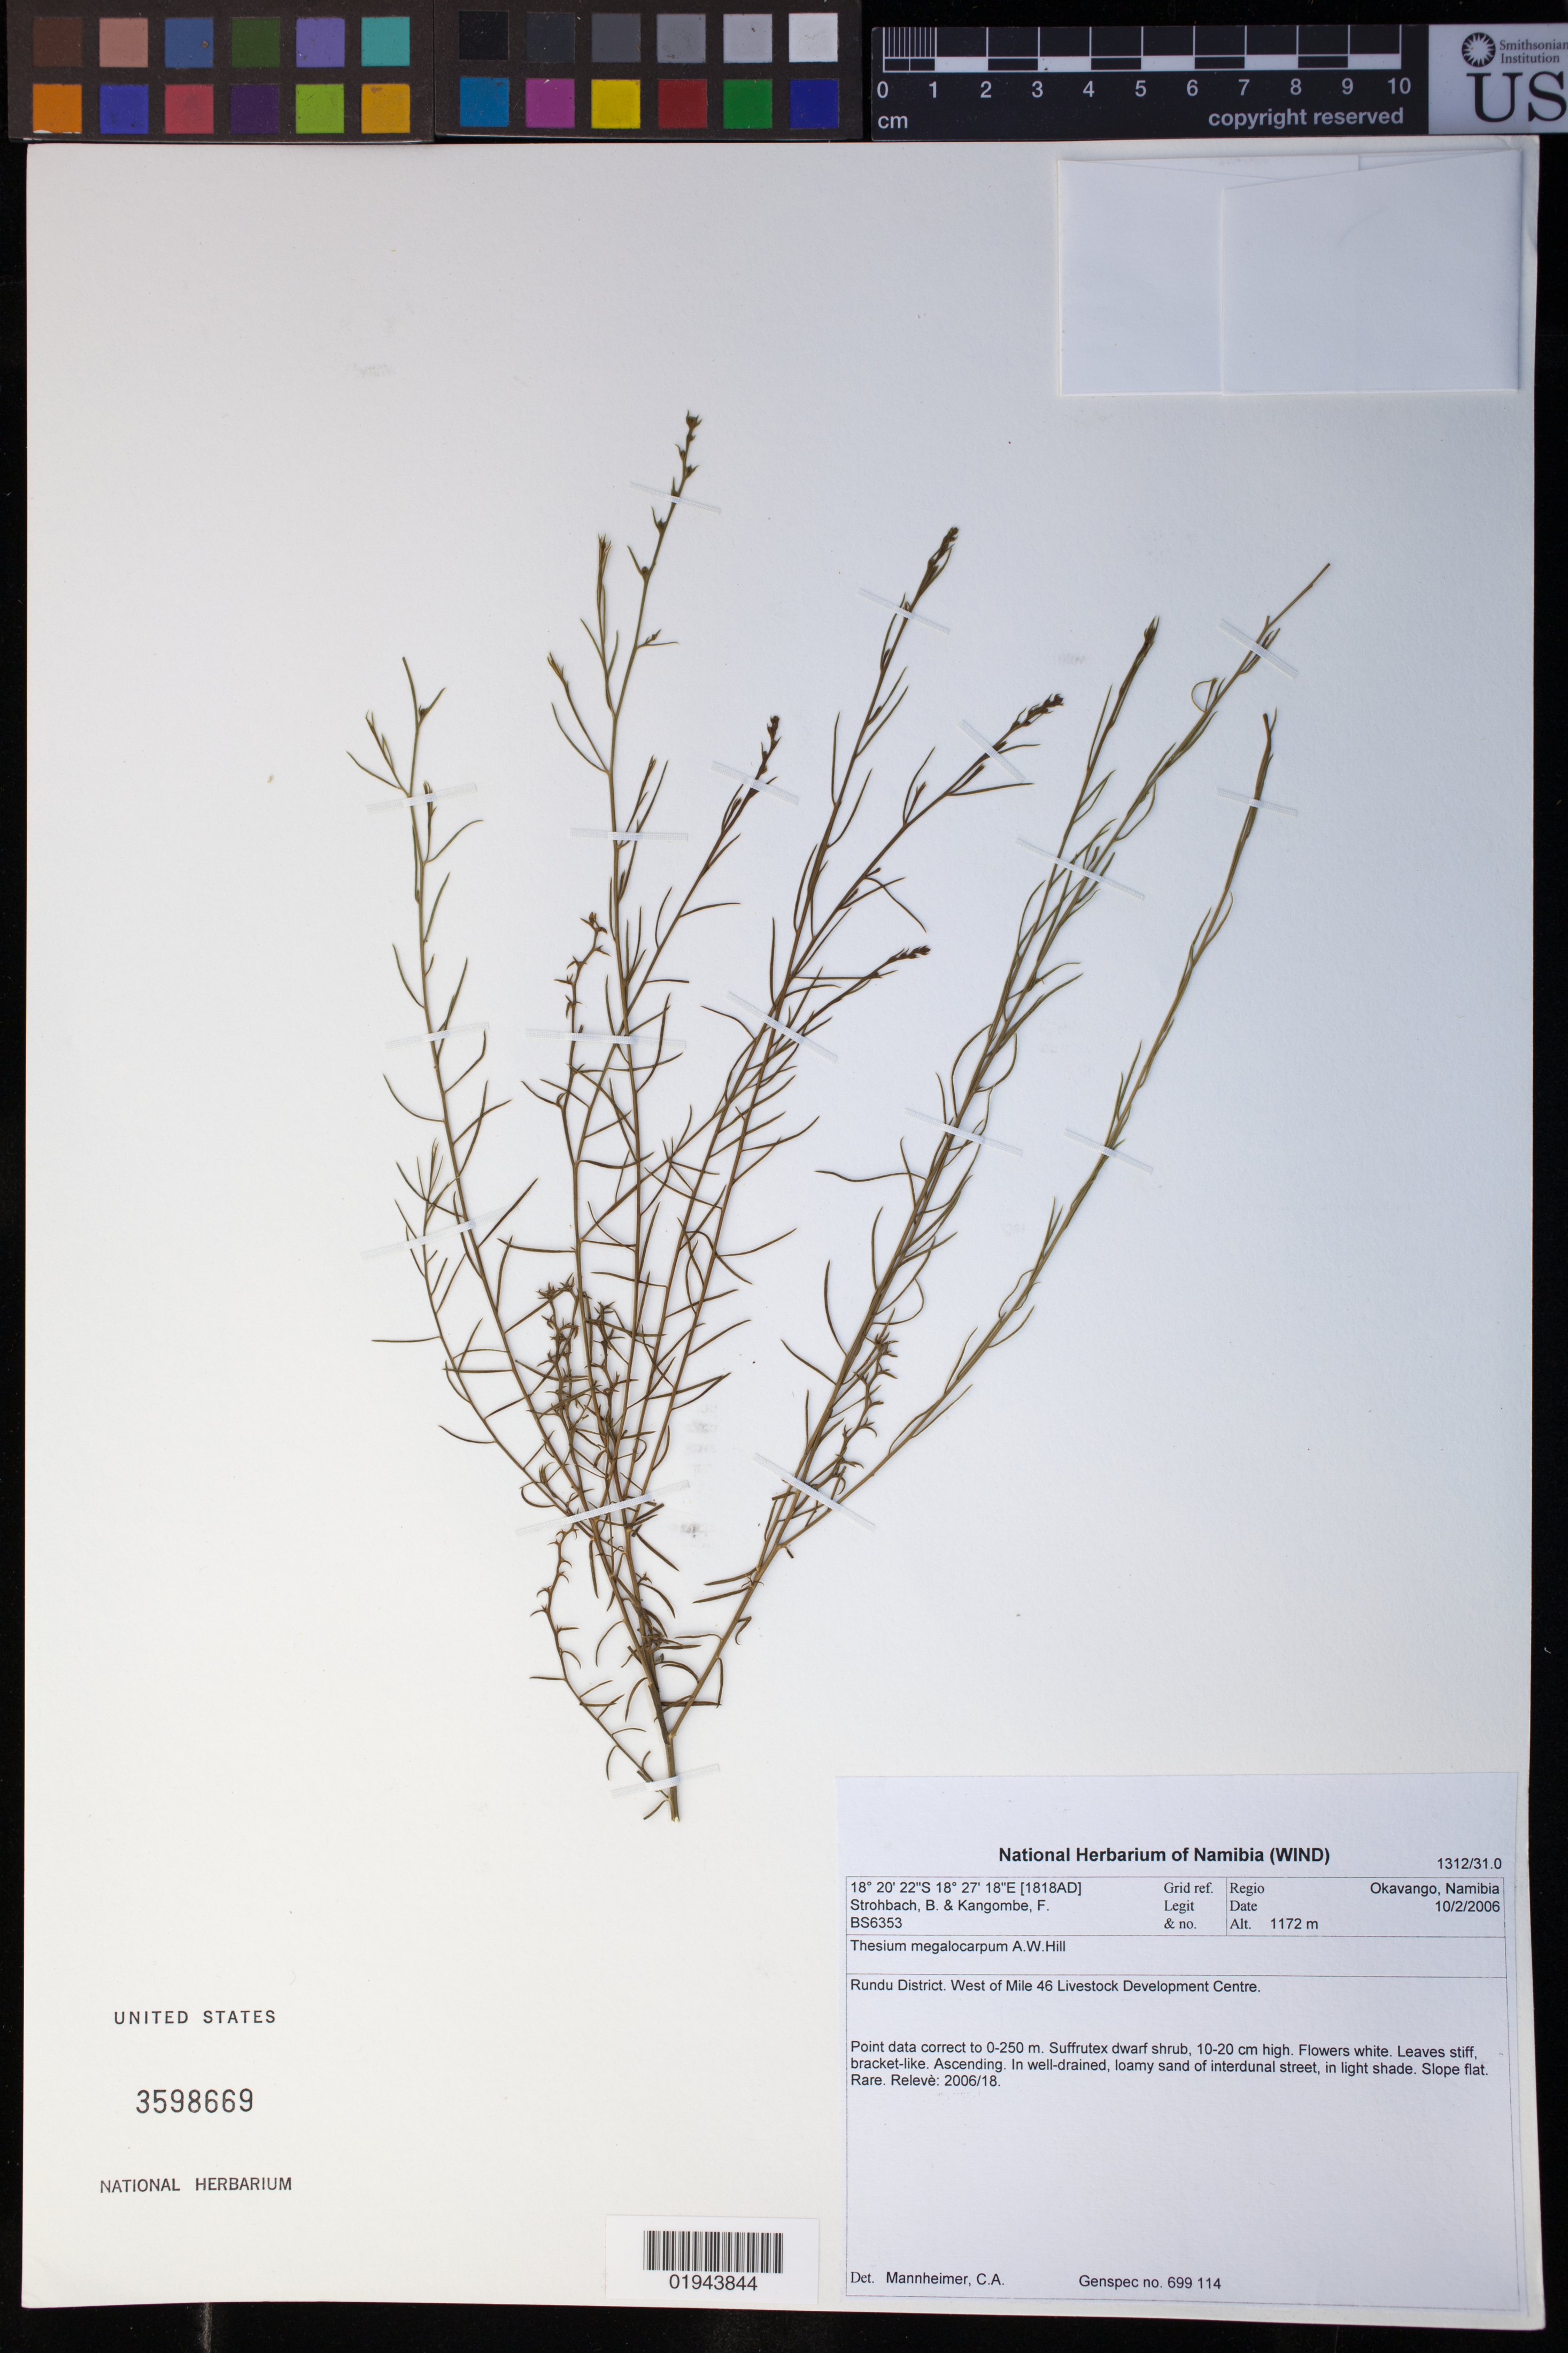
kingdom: Plantae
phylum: Tracheophyta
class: Magnoliopsida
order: Santalales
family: Thesiaceae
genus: Thesium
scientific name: Thesium megalocarpum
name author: A.W. Hill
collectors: B. Strohbach & F. Kangombe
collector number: BS6353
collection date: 2006-02-10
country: Namibia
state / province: Kavango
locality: Rundu District, West of Mile 46 Livestock Development Centre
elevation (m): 1172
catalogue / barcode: US 3598669